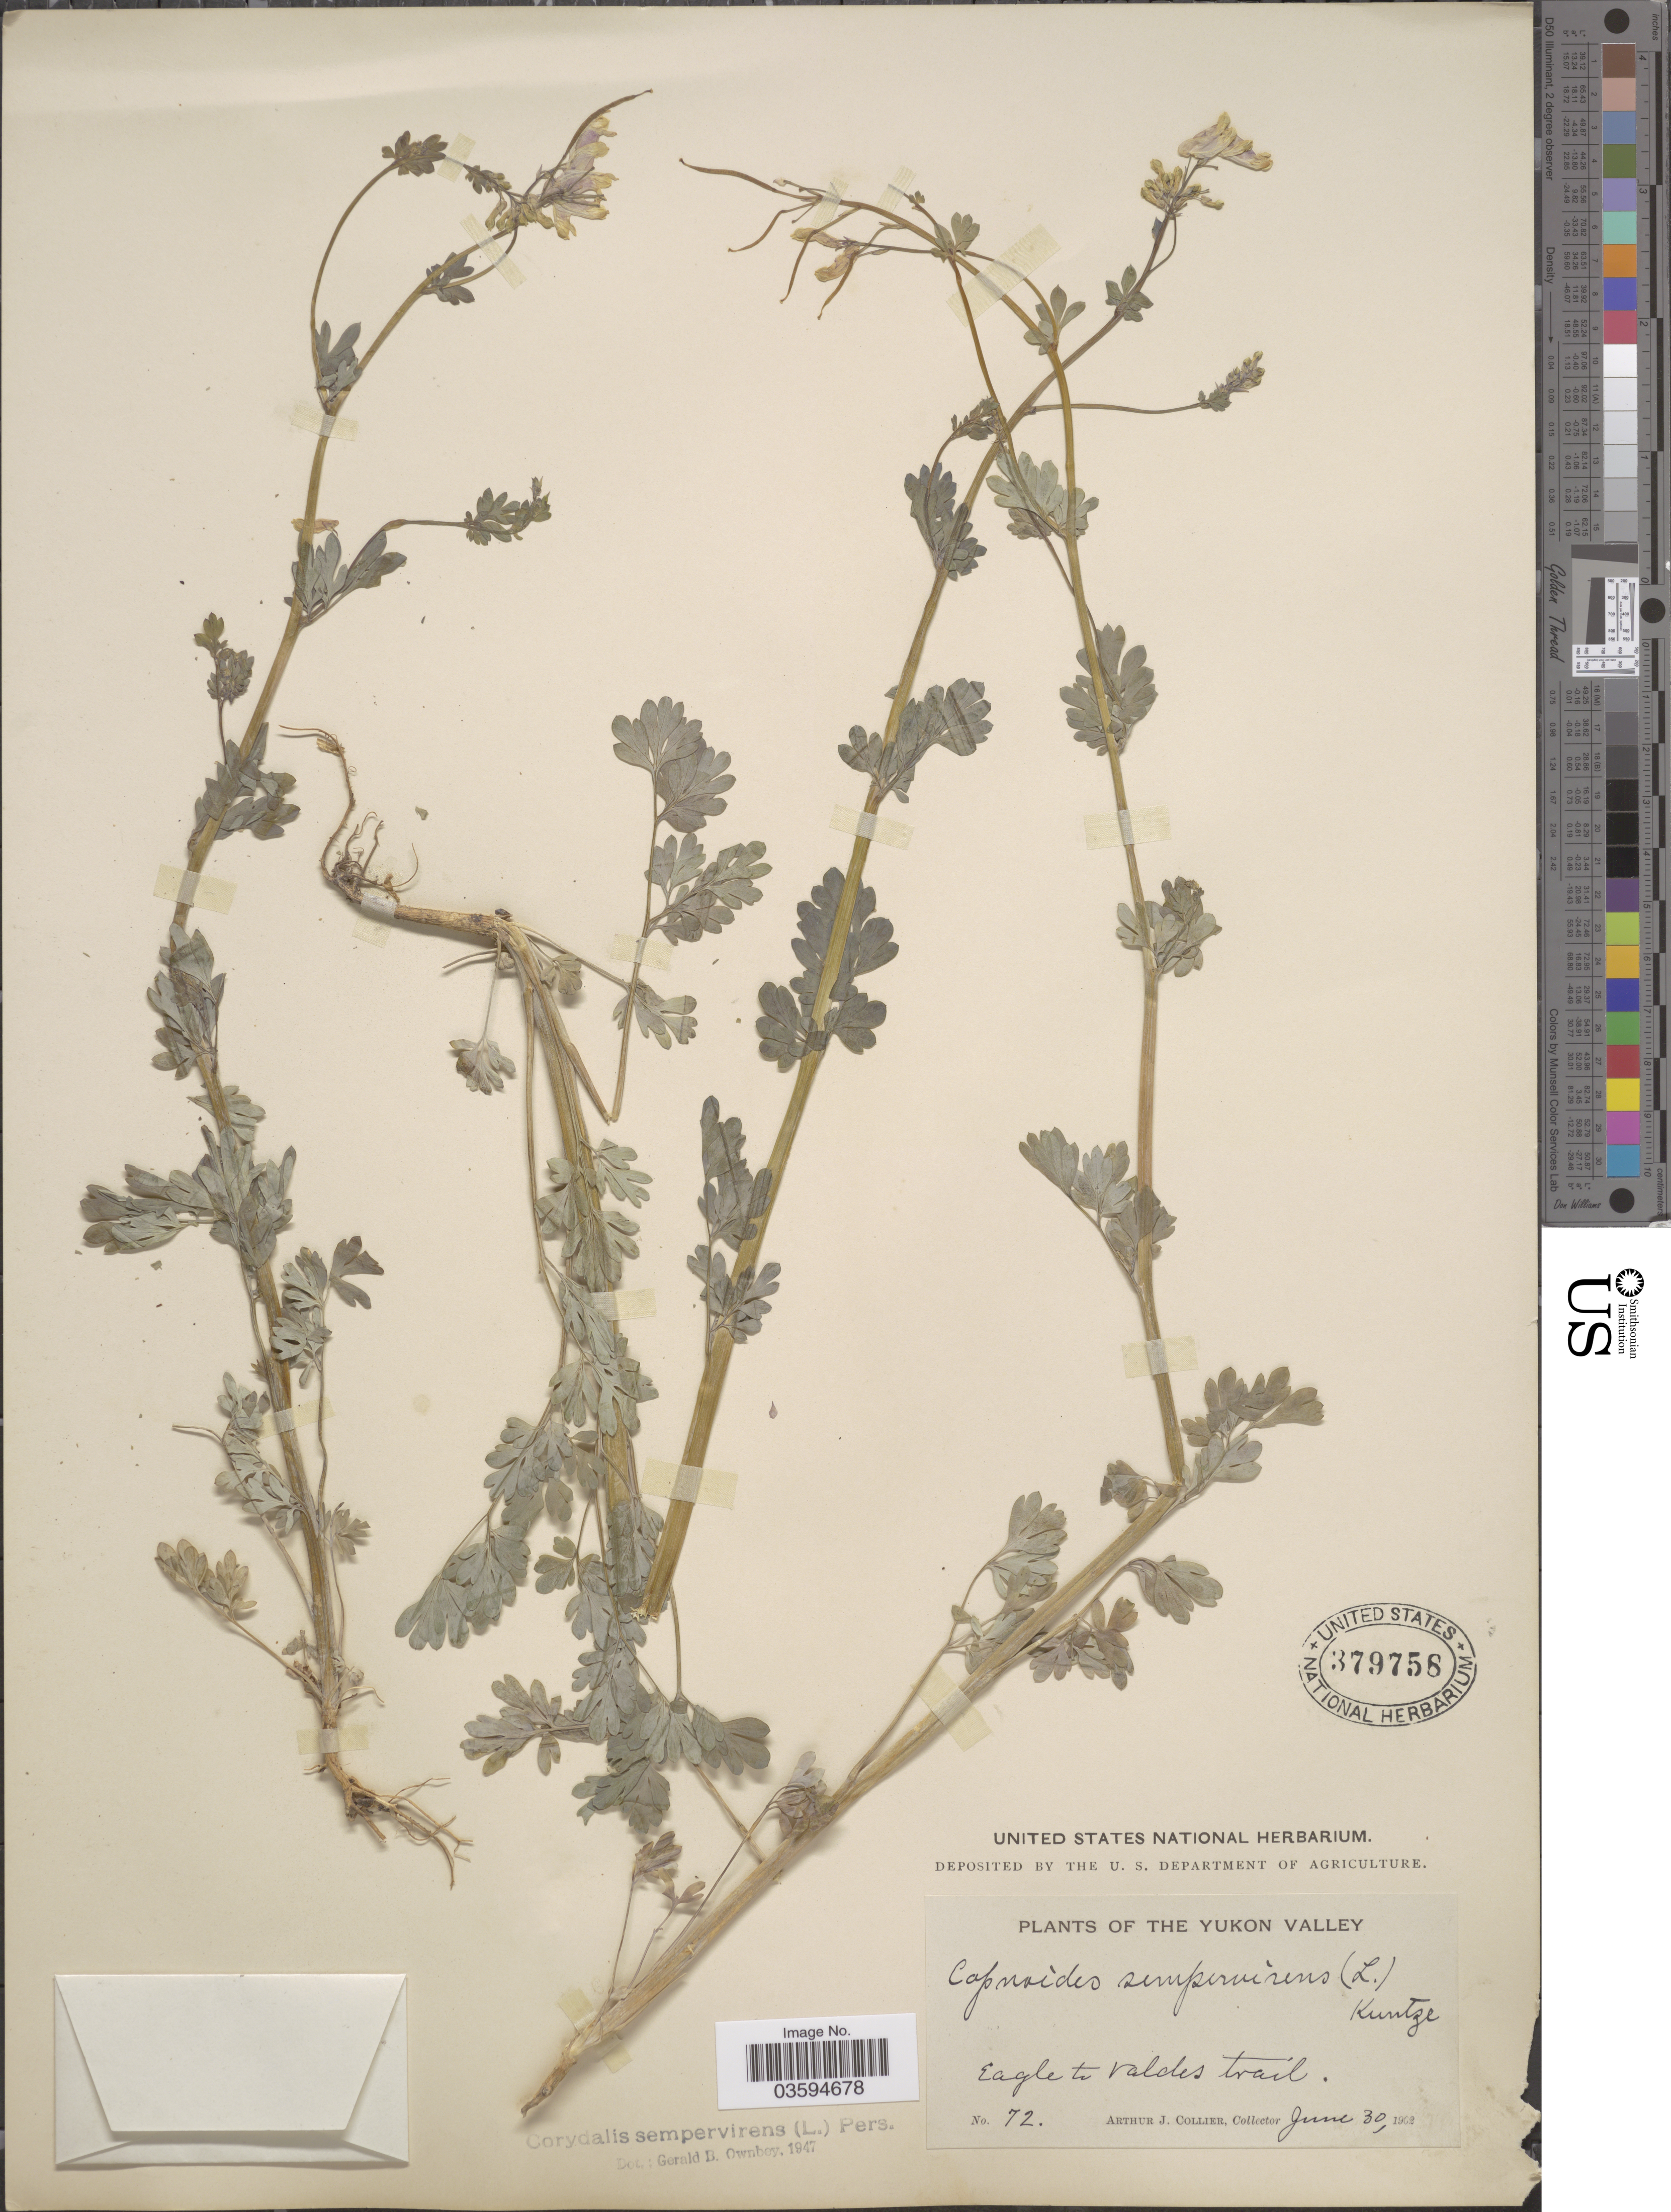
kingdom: Plantae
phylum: Tracheophyta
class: Magnoliopsida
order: Ranunculales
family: Papaveraceae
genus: Capnoides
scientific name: Capnoides sempervirens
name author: (L.) Borkh.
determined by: Strong, M. T., (US), Smithsonian Institution - National Museum of Natural History (UNITED STATES)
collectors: A. Collier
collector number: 72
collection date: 1902-06-30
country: Canada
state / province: Yukon Territory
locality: The Yukon Valley. Eagle to Valdes Trail.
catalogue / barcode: US 379758